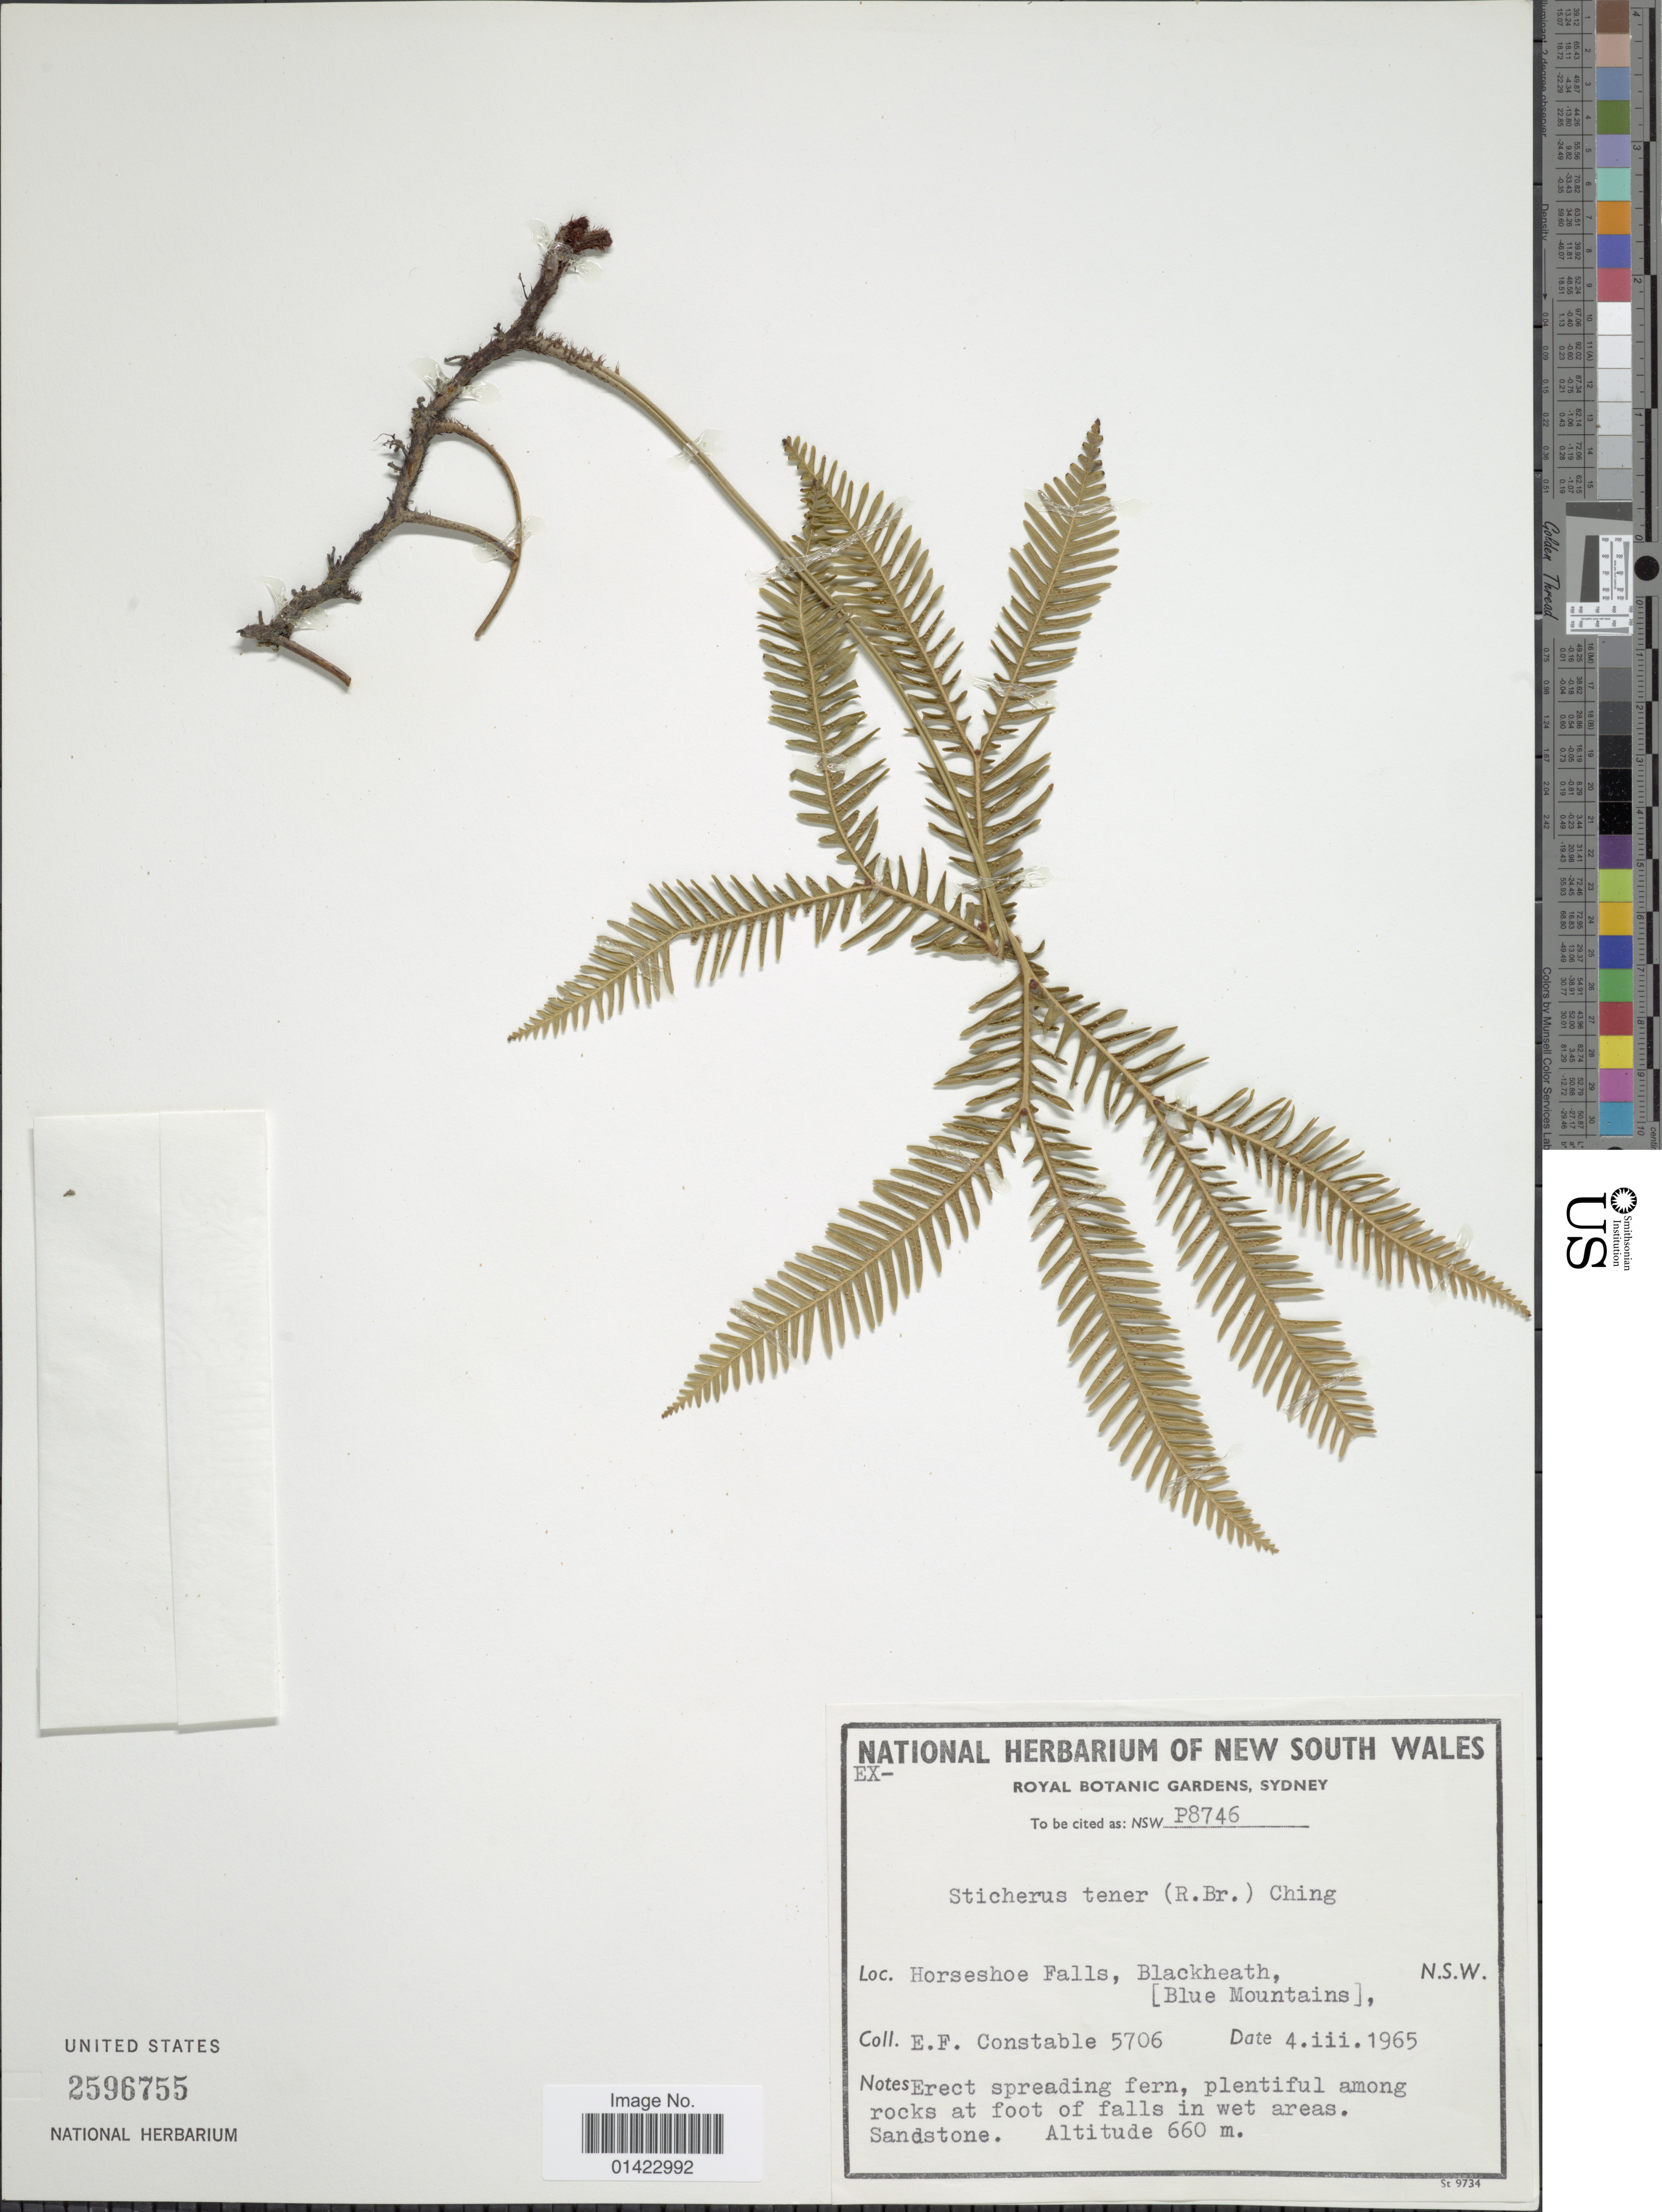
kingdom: Plantae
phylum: Tracheophyta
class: Polypodiopsida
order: Gleicheniales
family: Gleicheniaceae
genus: Sticherus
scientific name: Sticherus tener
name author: (R. Br.) Ching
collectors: E. F. Constable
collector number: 5706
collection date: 1965-03-04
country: Australia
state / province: New South Wales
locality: Horseshoe Falls, Blackheath, (Bluemountains), N.S.W.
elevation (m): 660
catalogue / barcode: US 2596755